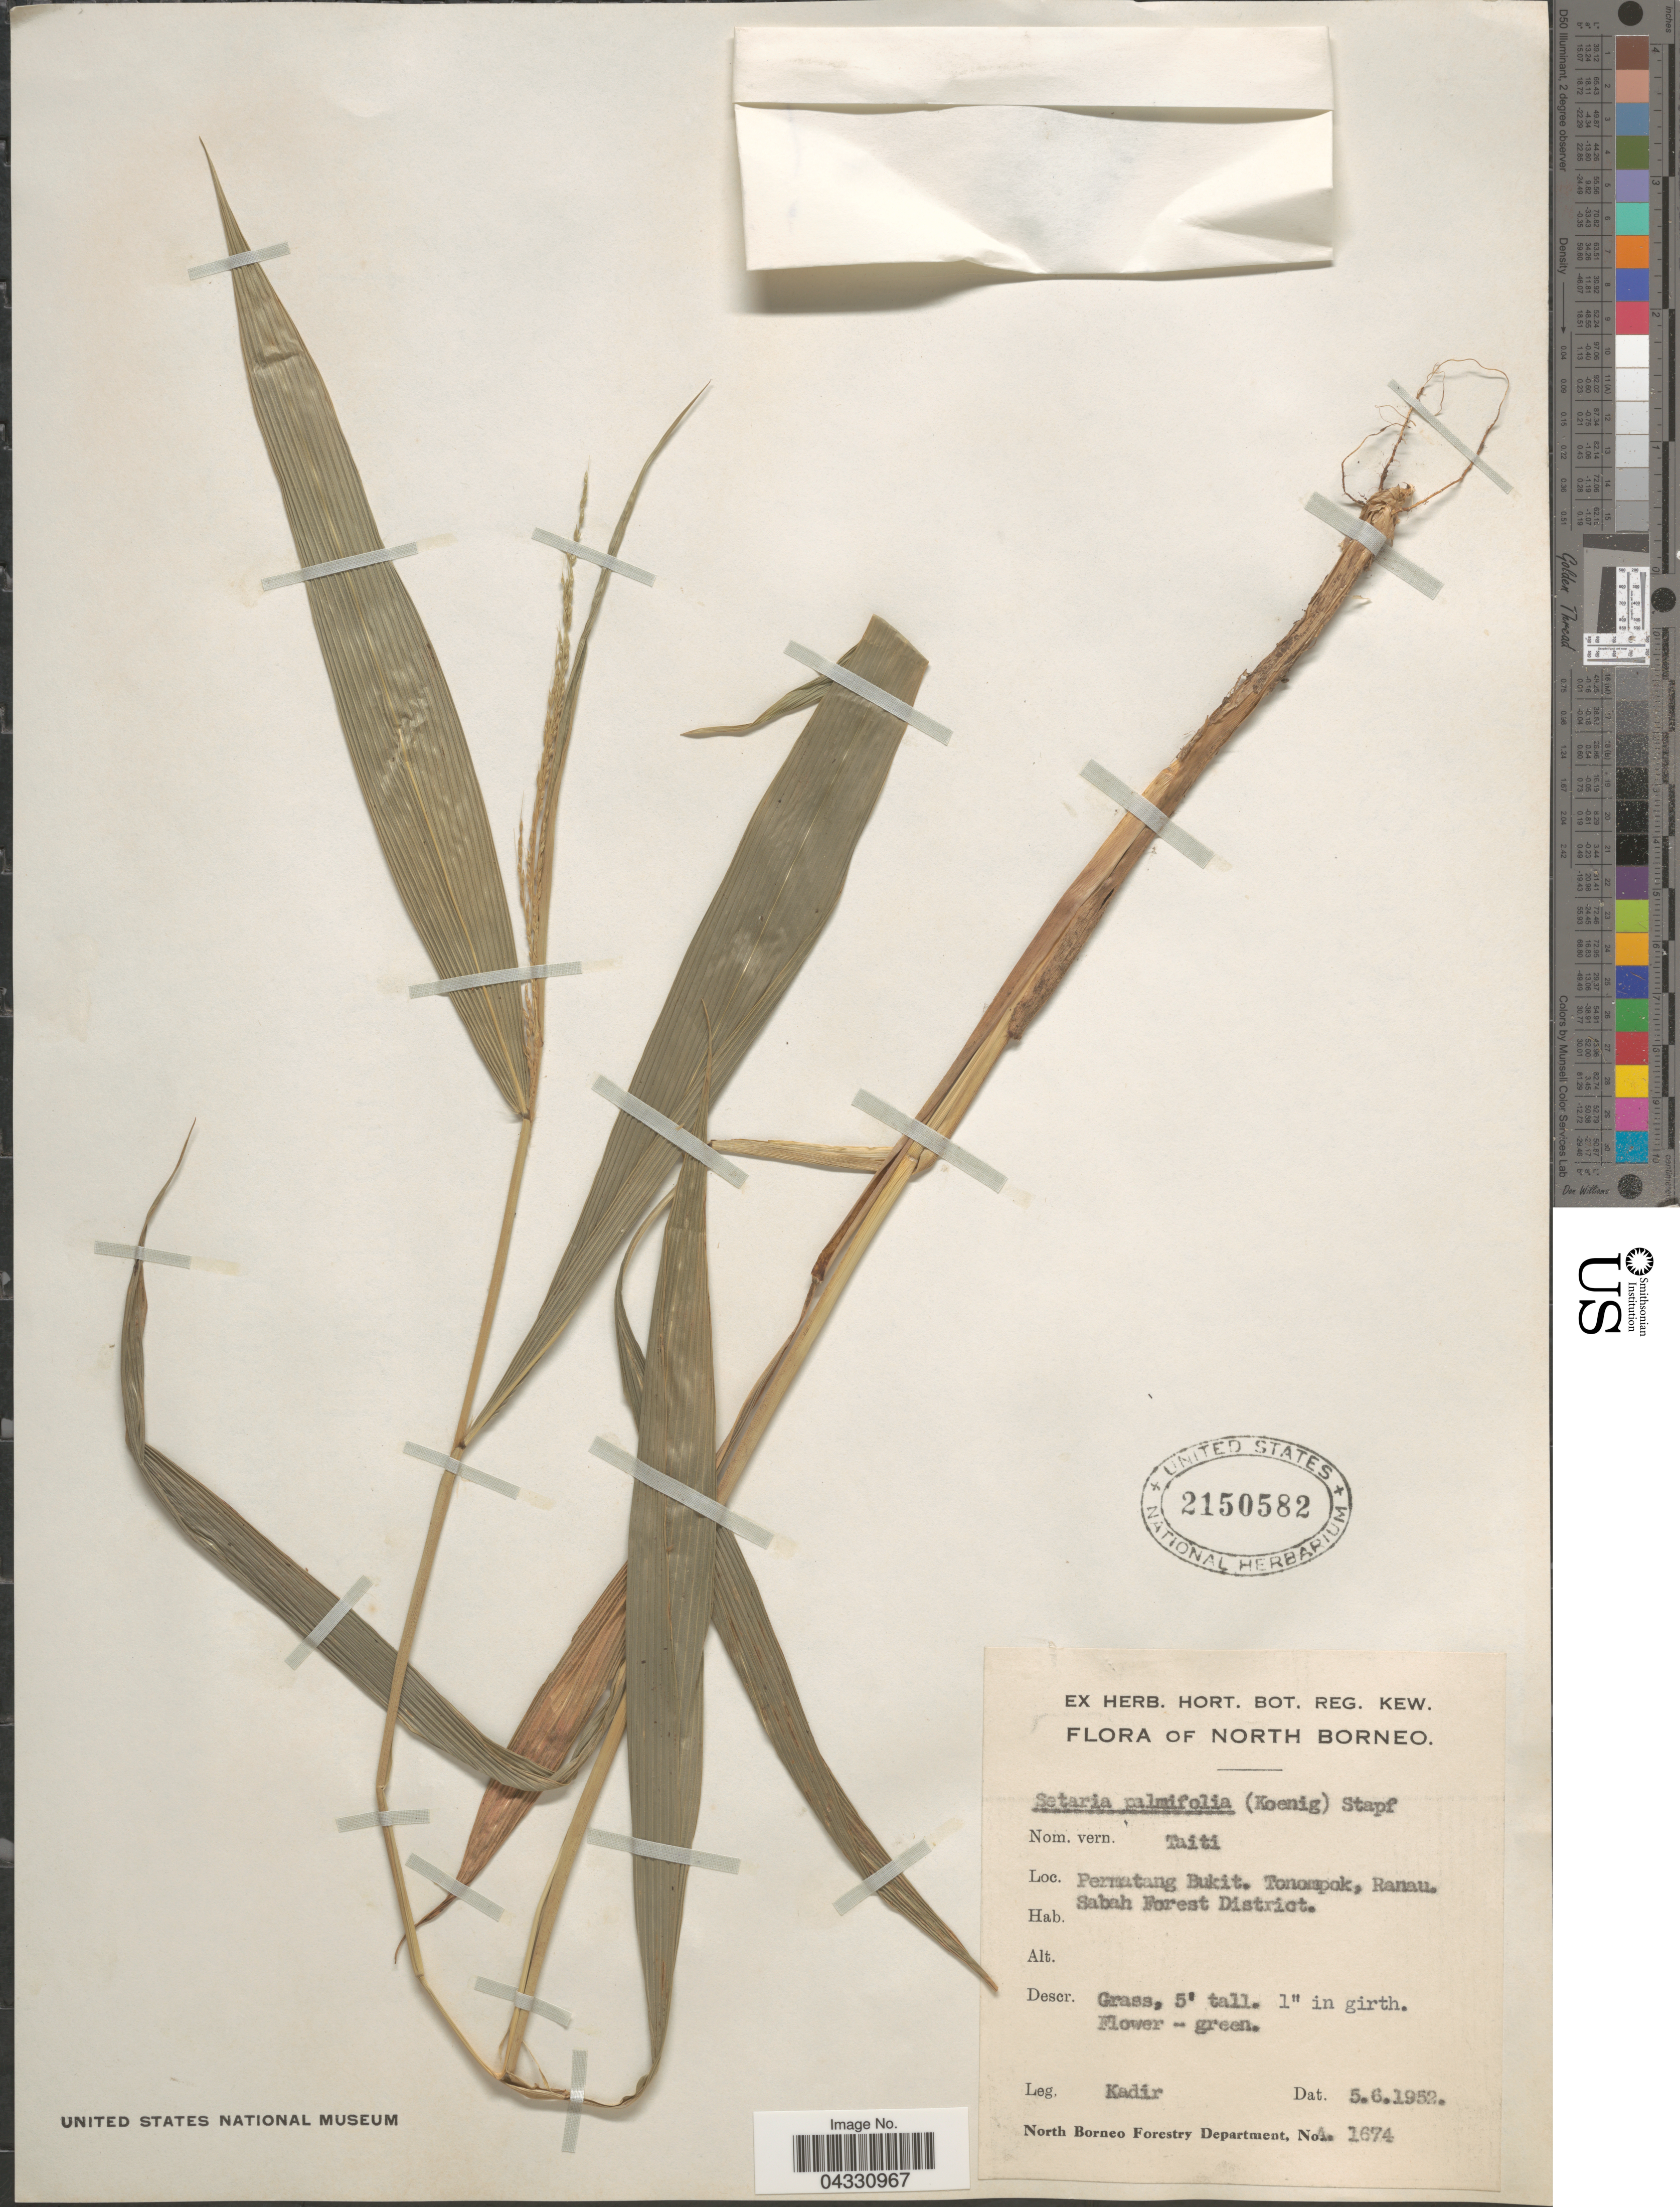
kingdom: Plantae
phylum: Tracheophyta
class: Liliopsida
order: Poales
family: Poaceae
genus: Setaria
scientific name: Setaria palmifolia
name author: (J. Koenig) Stapf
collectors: -. Kadir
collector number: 1674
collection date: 1952-06-05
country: Malaysia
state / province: Sabah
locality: North Borneo. Permatang Bukit, Tonompok, Ranau. Sabah Forest District.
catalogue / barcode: US 2150582